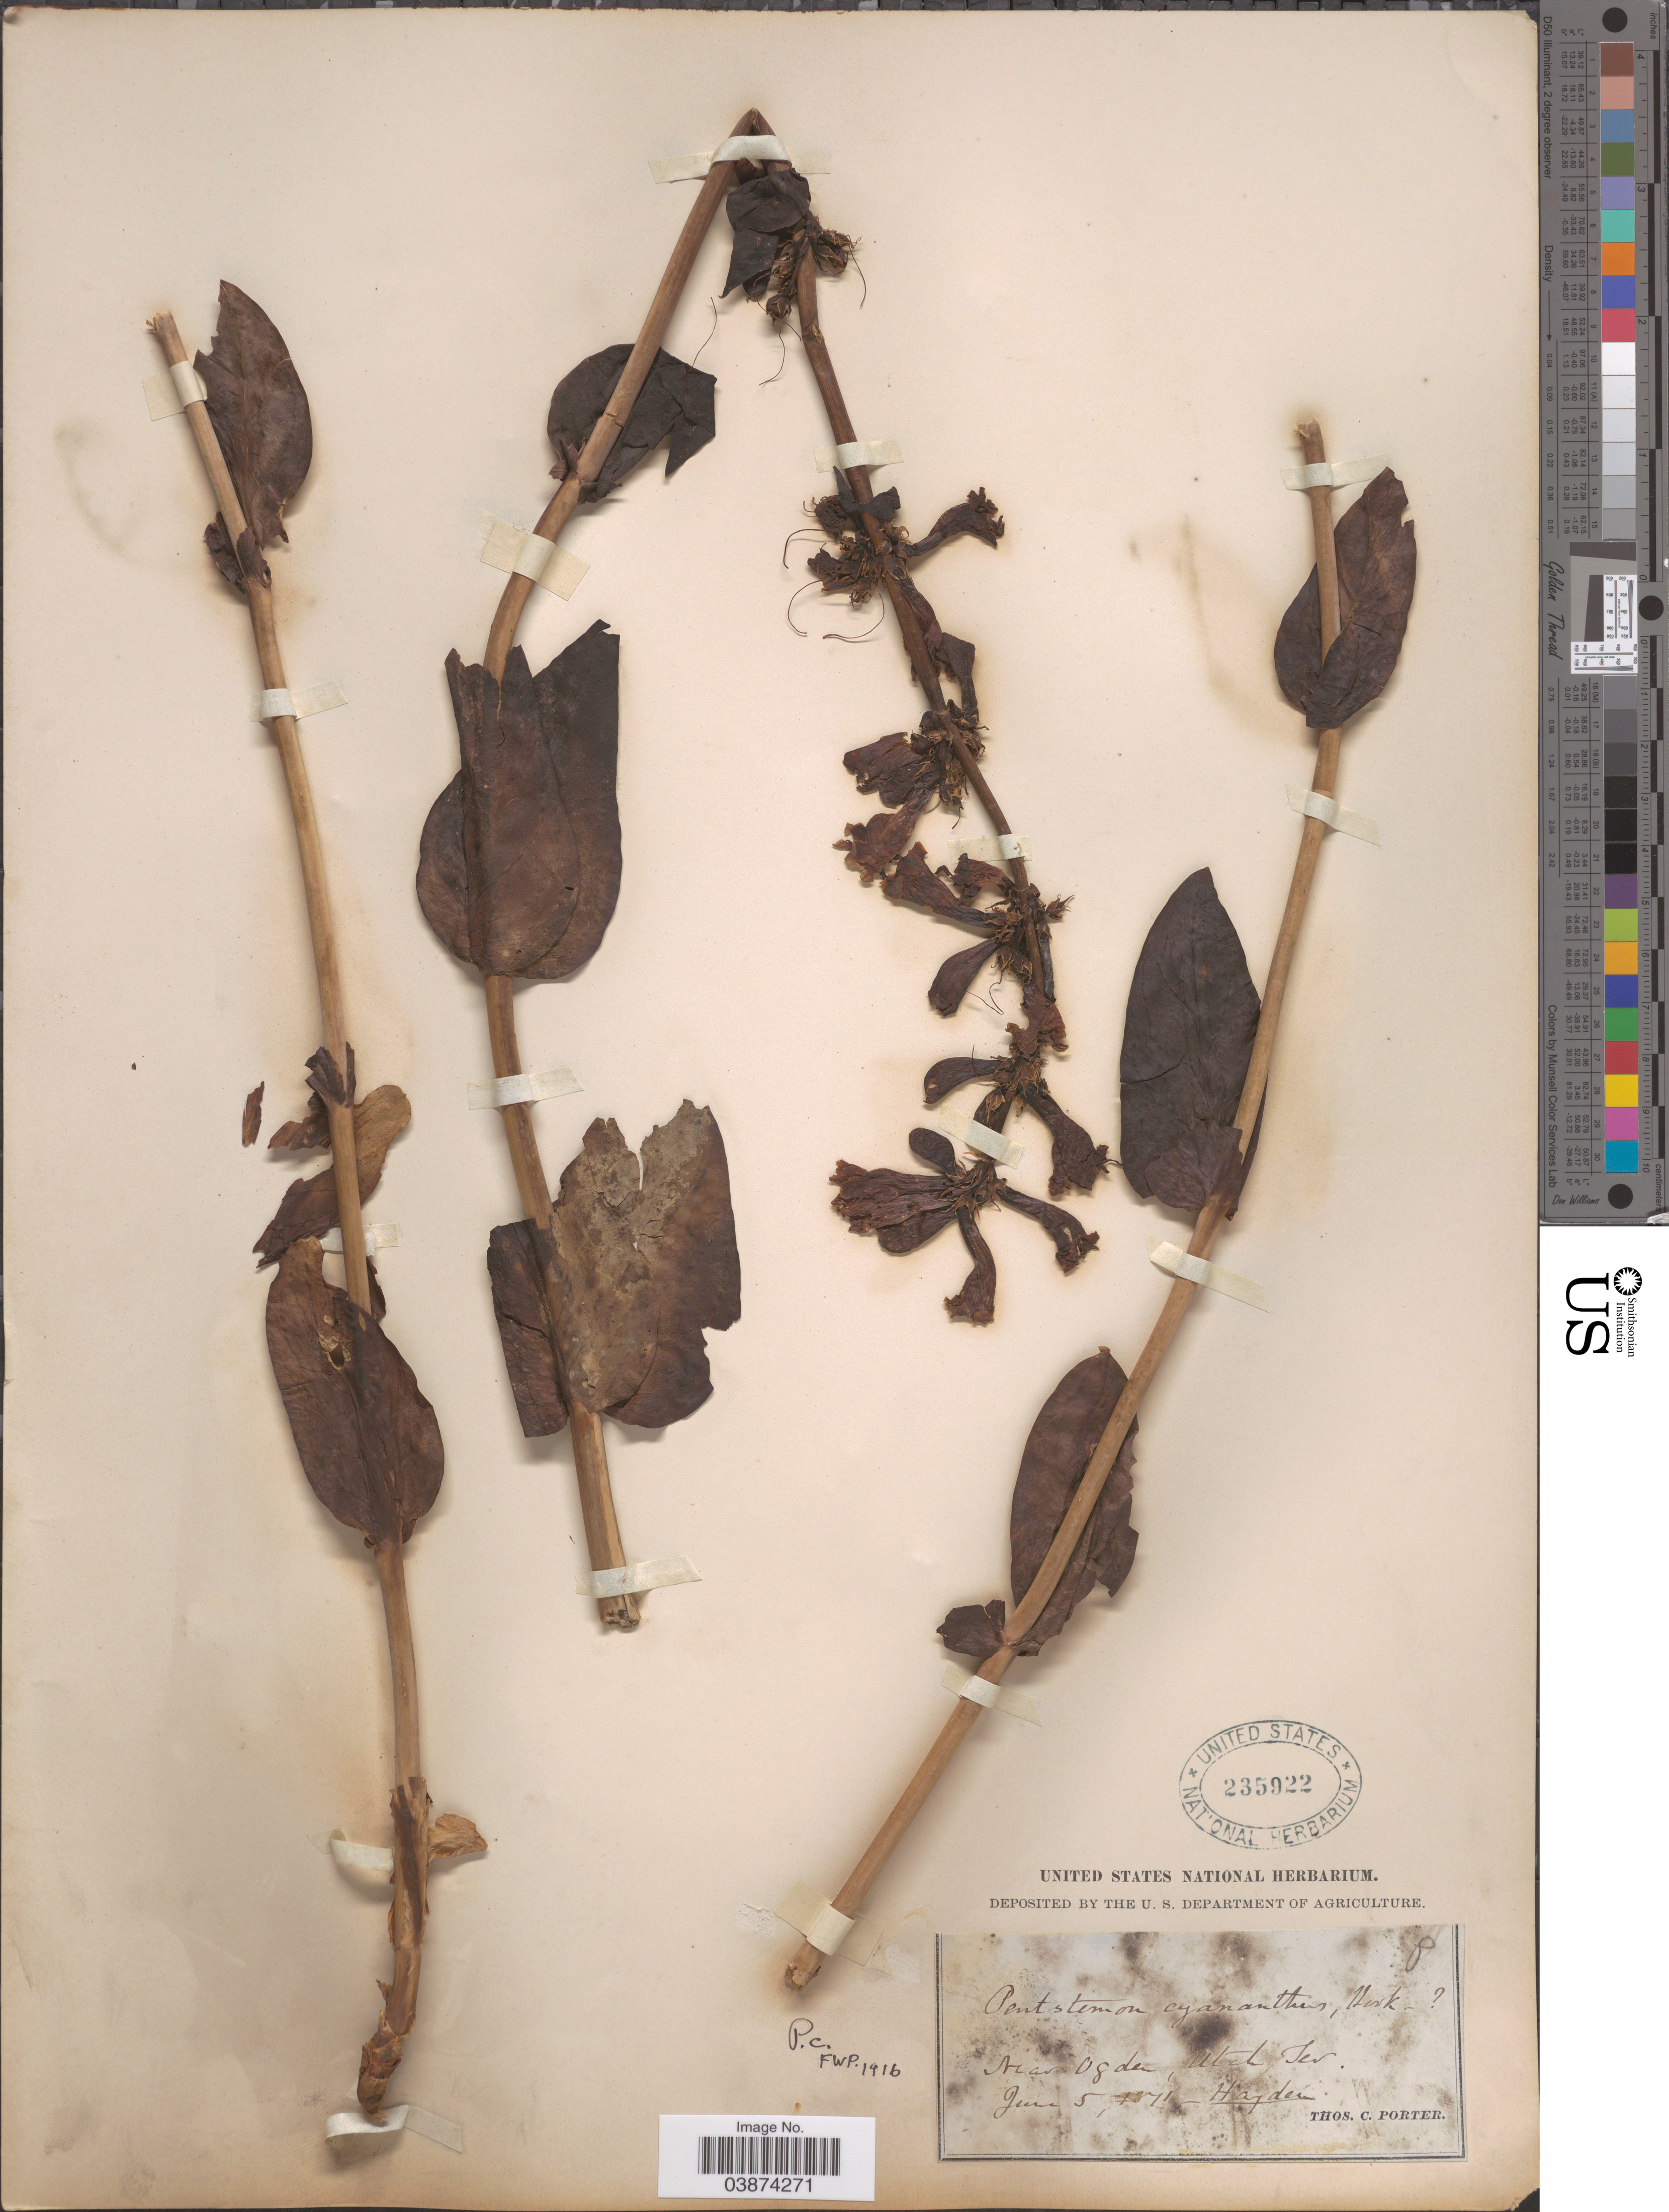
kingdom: Plantae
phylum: Tracheophyta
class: Magnoliopsida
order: Lamiales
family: Plantaginaceae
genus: Penstemon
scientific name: Penstemon cyananthus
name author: Hook.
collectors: -- Hayden & T. C. Porter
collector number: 8?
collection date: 1871-06-05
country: United States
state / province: Utah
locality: Near Ogden.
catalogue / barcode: US 235922